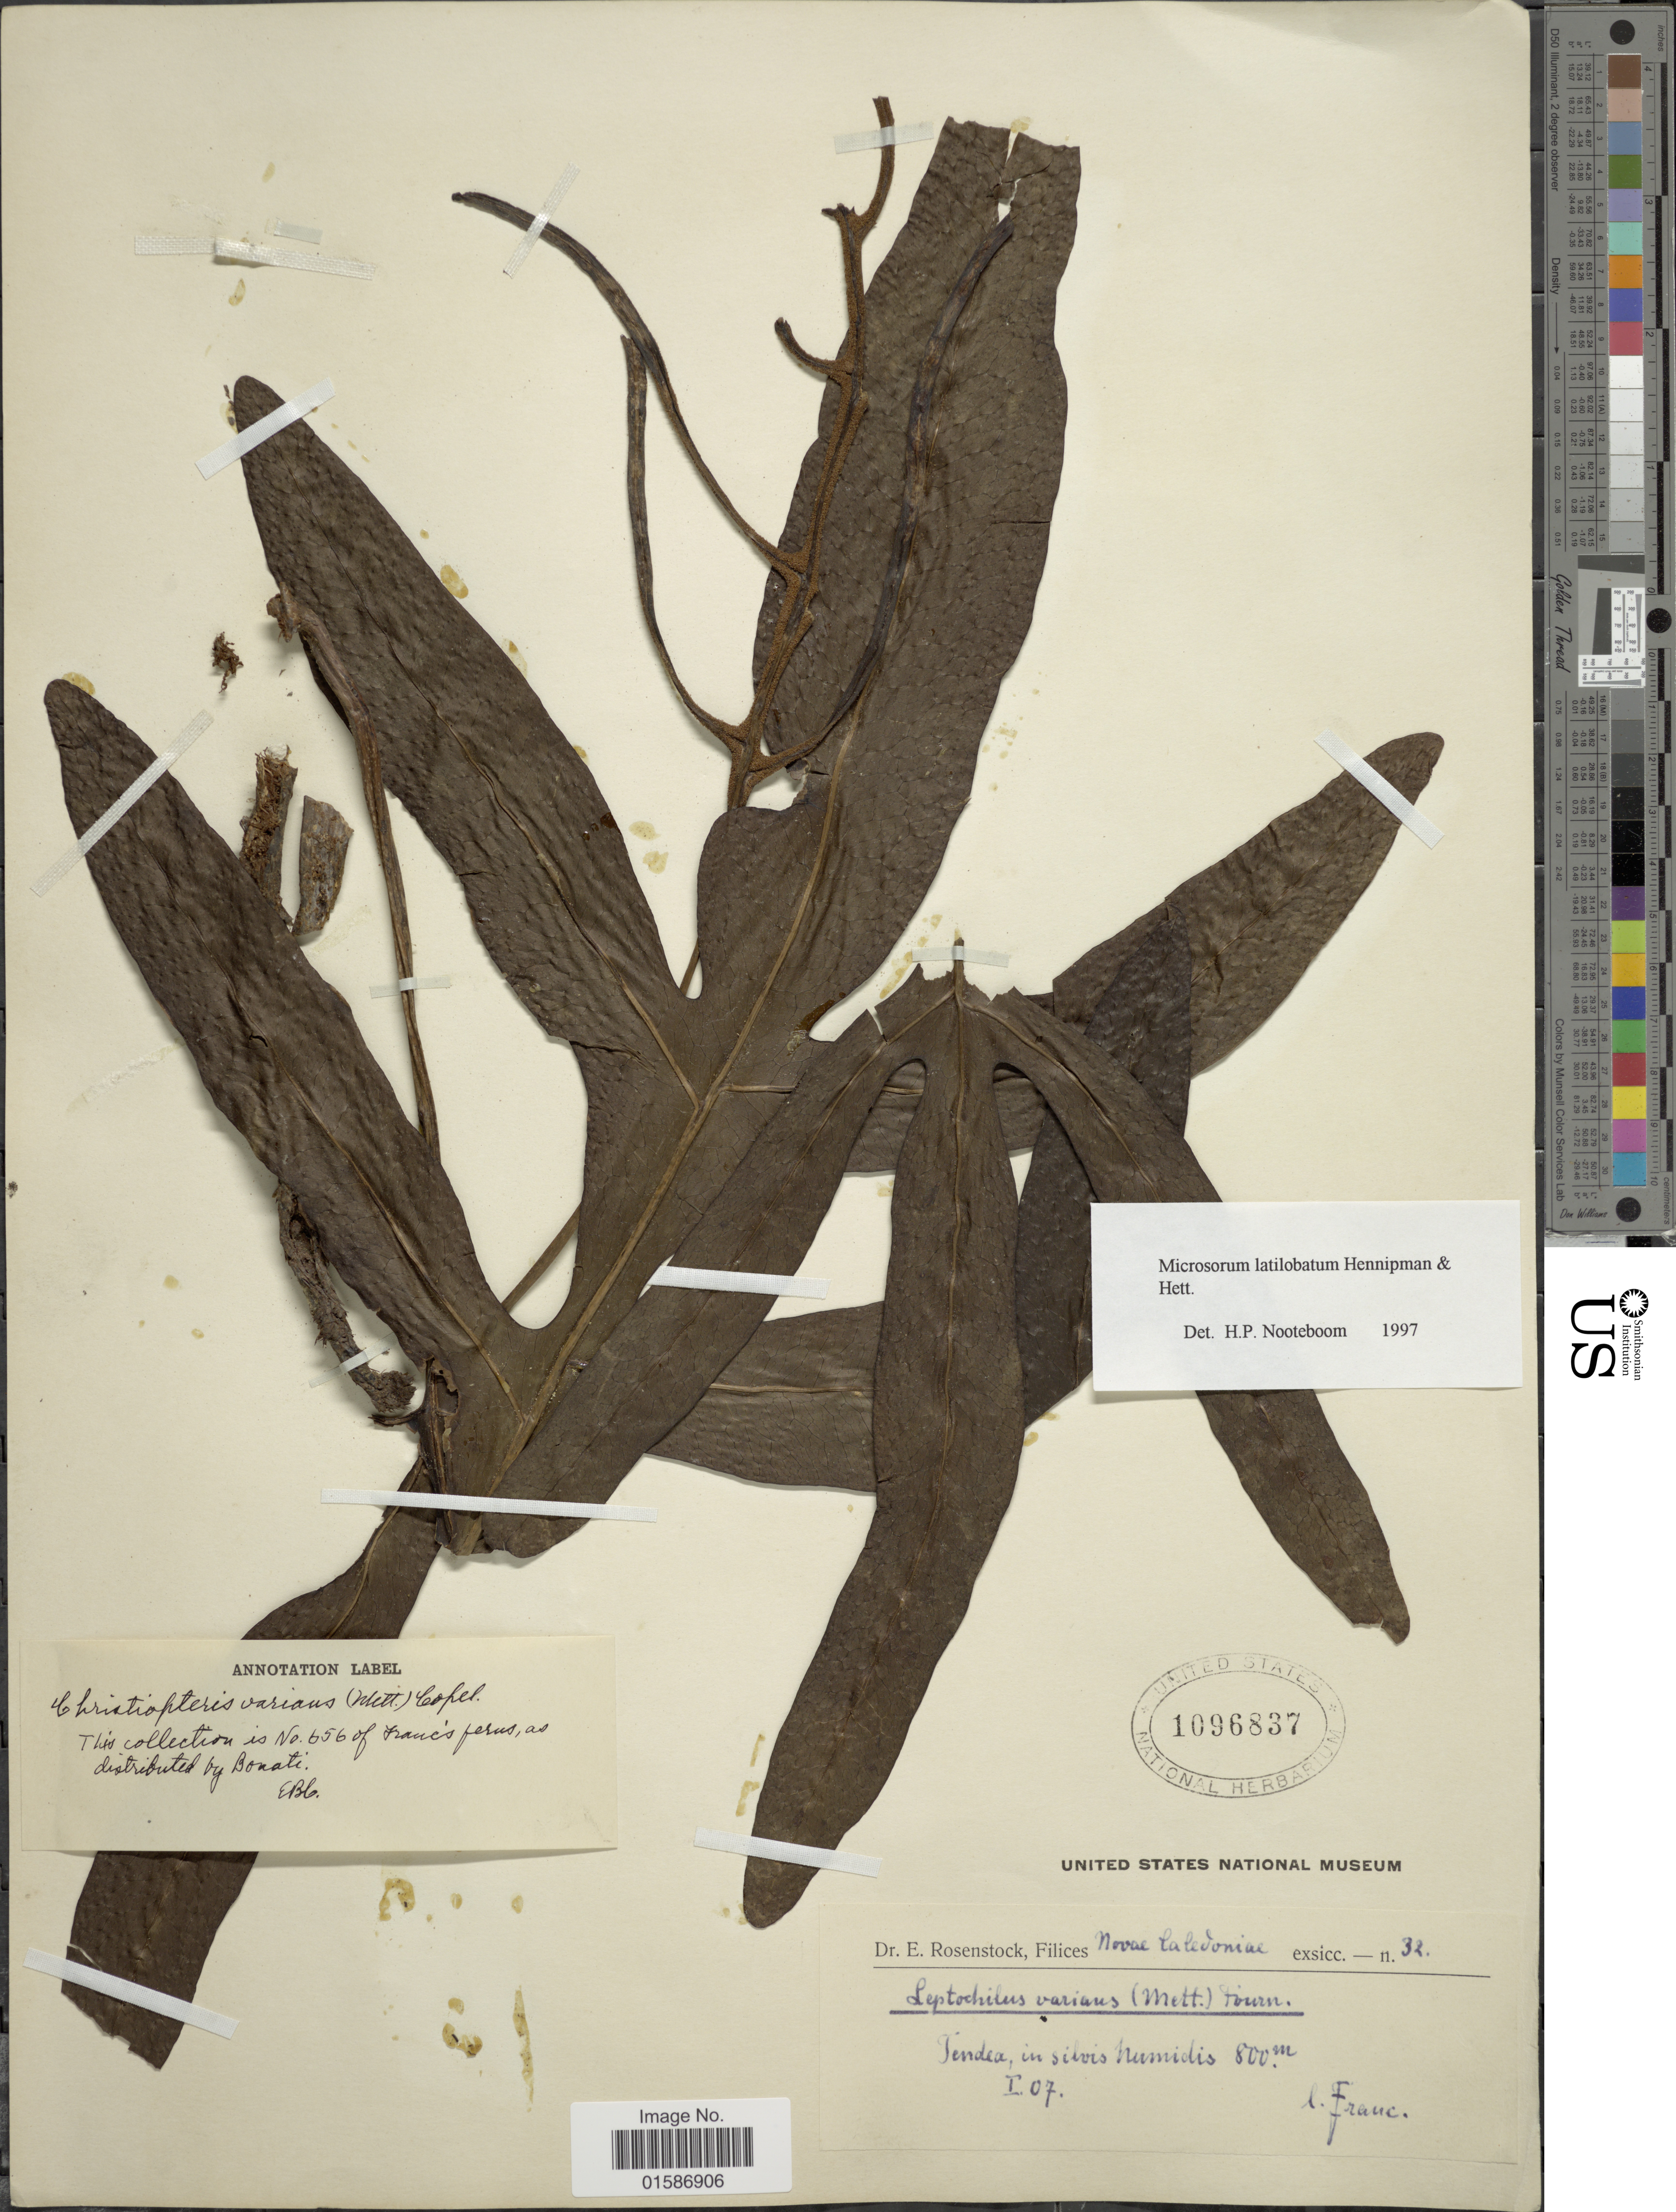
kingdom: Plantae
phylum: Tracheophyta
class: Polypodiopsida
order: Polypodiales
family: Polypodiaceae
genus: Microsorum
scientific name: Microsorum latilobatum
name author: Hennipman & Hett.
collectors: Franc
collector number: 32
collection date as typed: Transcribed d/m/y: /1/7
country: New Caledonia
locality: Tendea, in silvis humidis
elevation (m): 800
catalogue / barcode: US 1096837